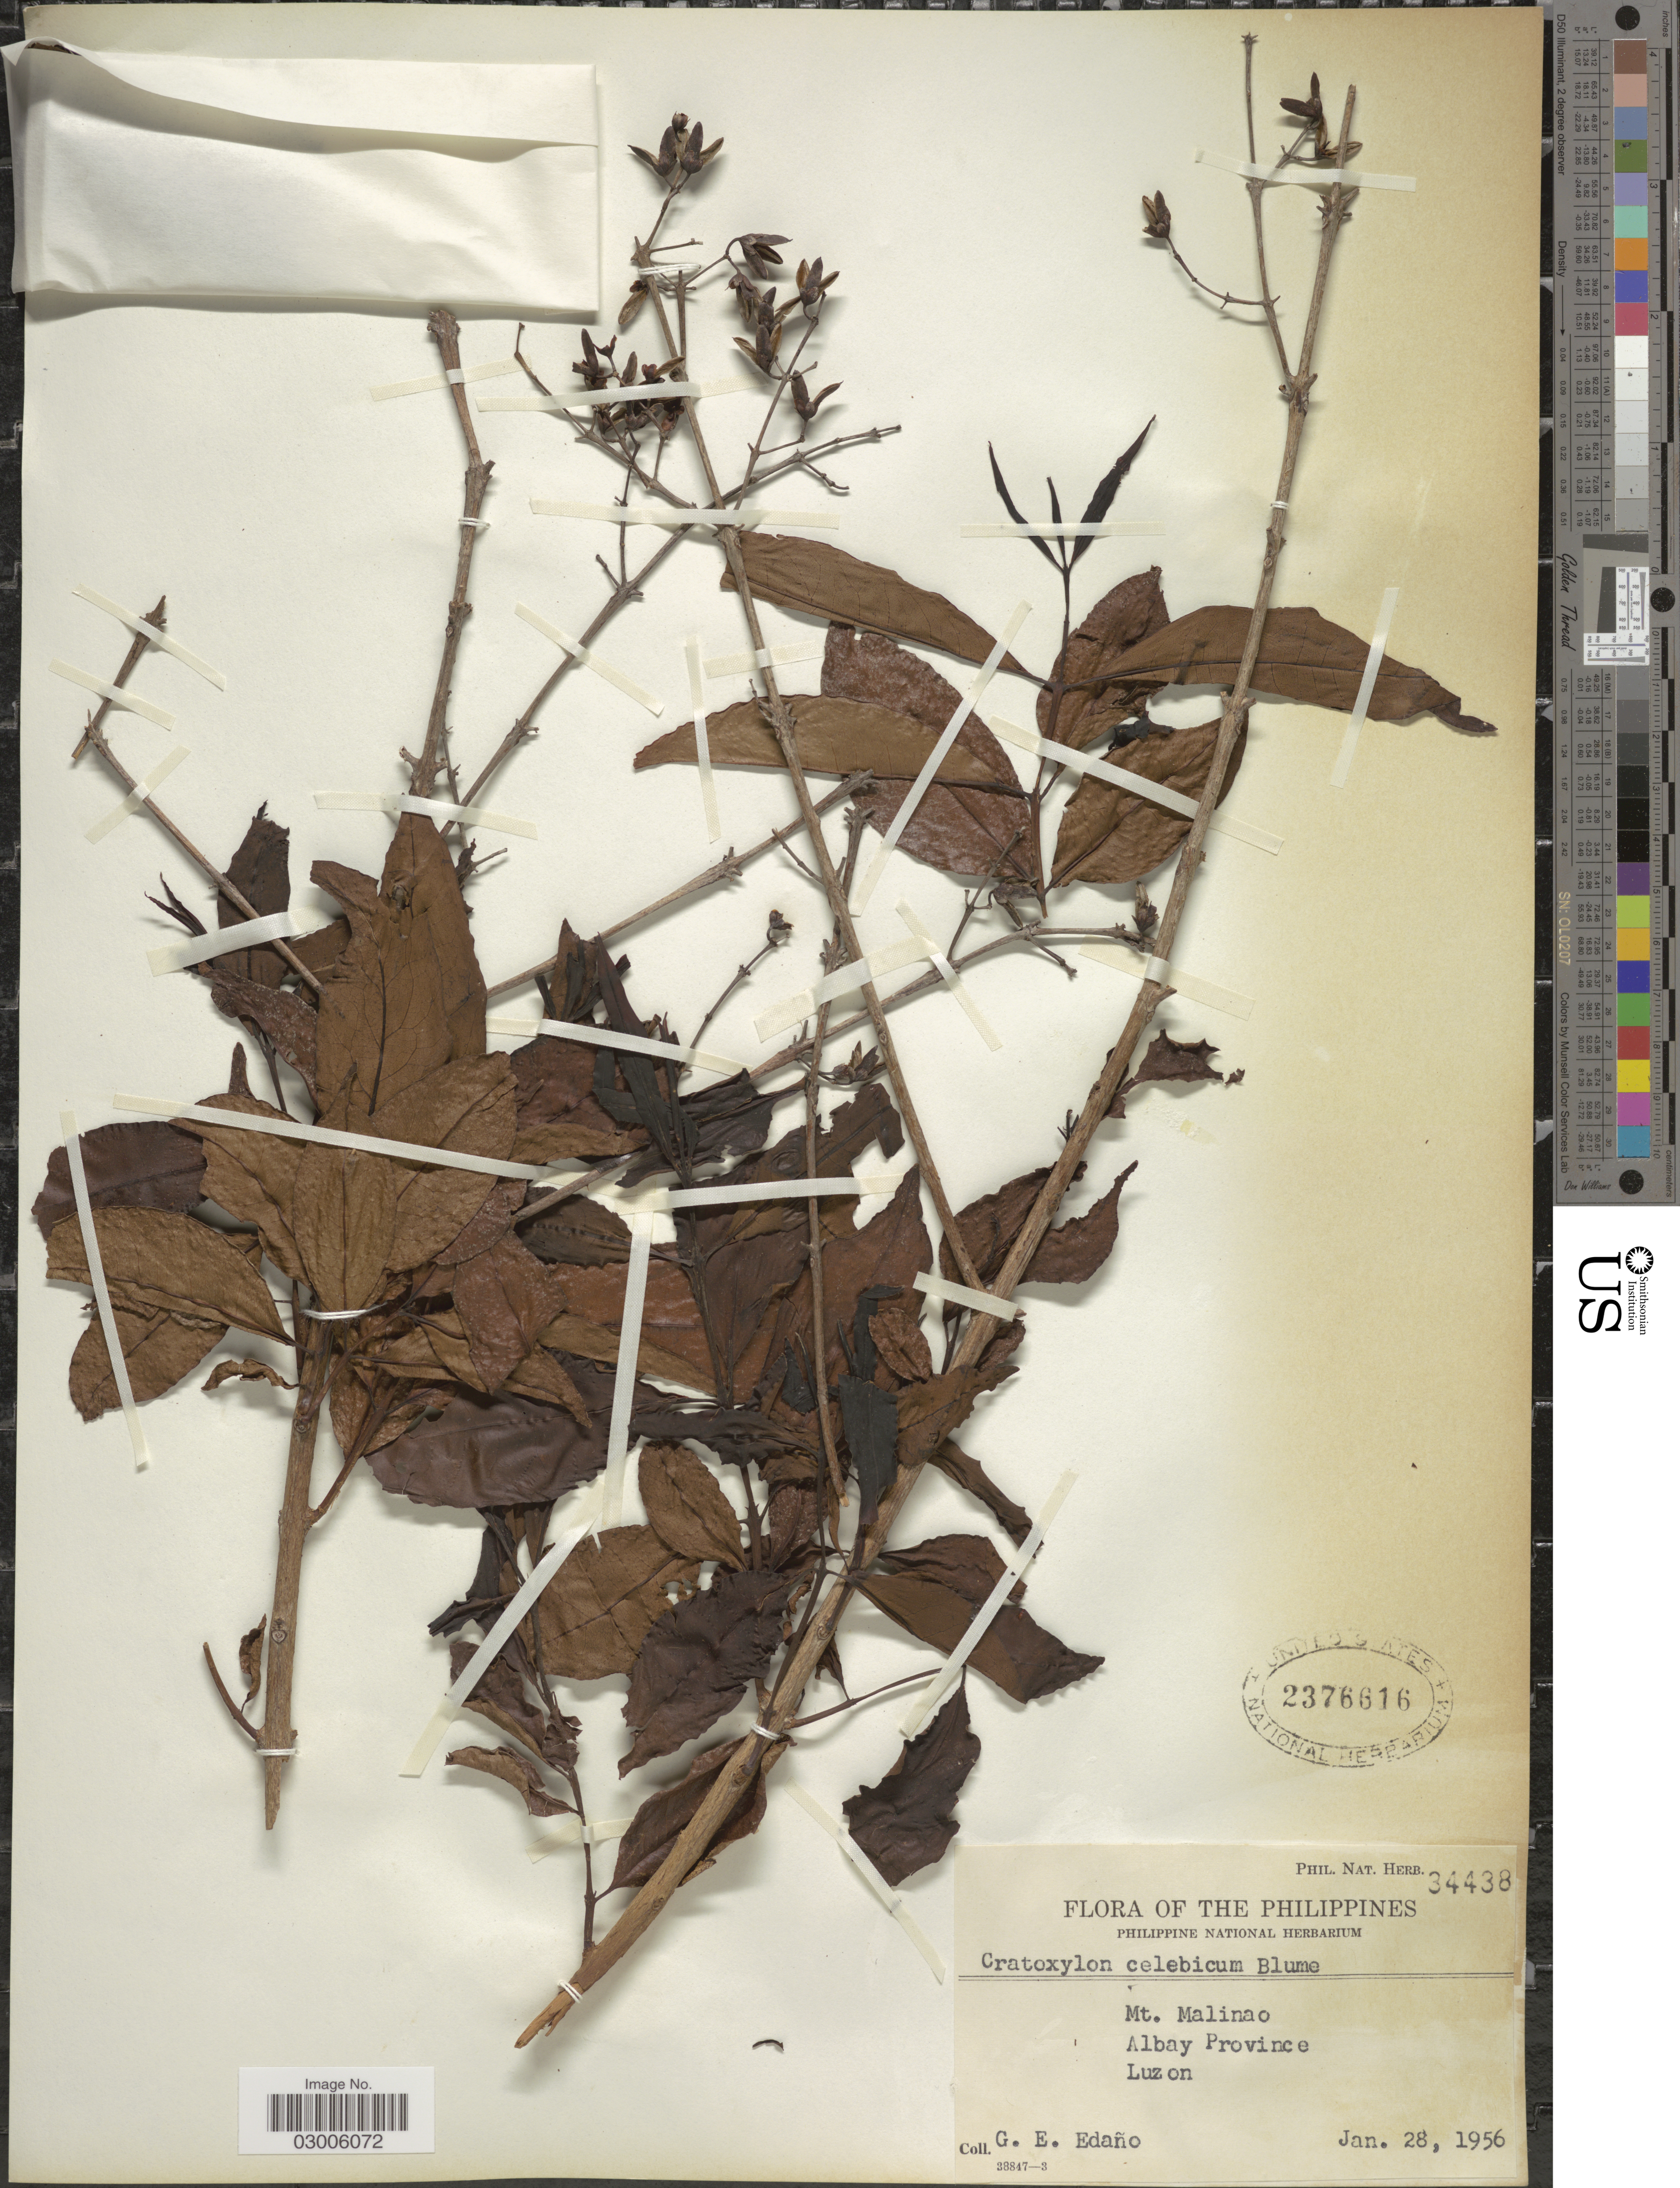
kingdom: Plantae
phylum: Tracheophyta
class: Magnoliopsida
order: Malpighiales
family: Hypericaceae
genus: Cratoxylum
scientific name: Cratoxylum celebicum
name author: Blume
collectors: G. E. Edaño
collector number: Phil. Nat. Herb. 34438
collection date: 1956-01-28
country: Philippines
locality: Mt. Malinao. Albay Province. Luzon.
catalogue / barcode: US 2376616